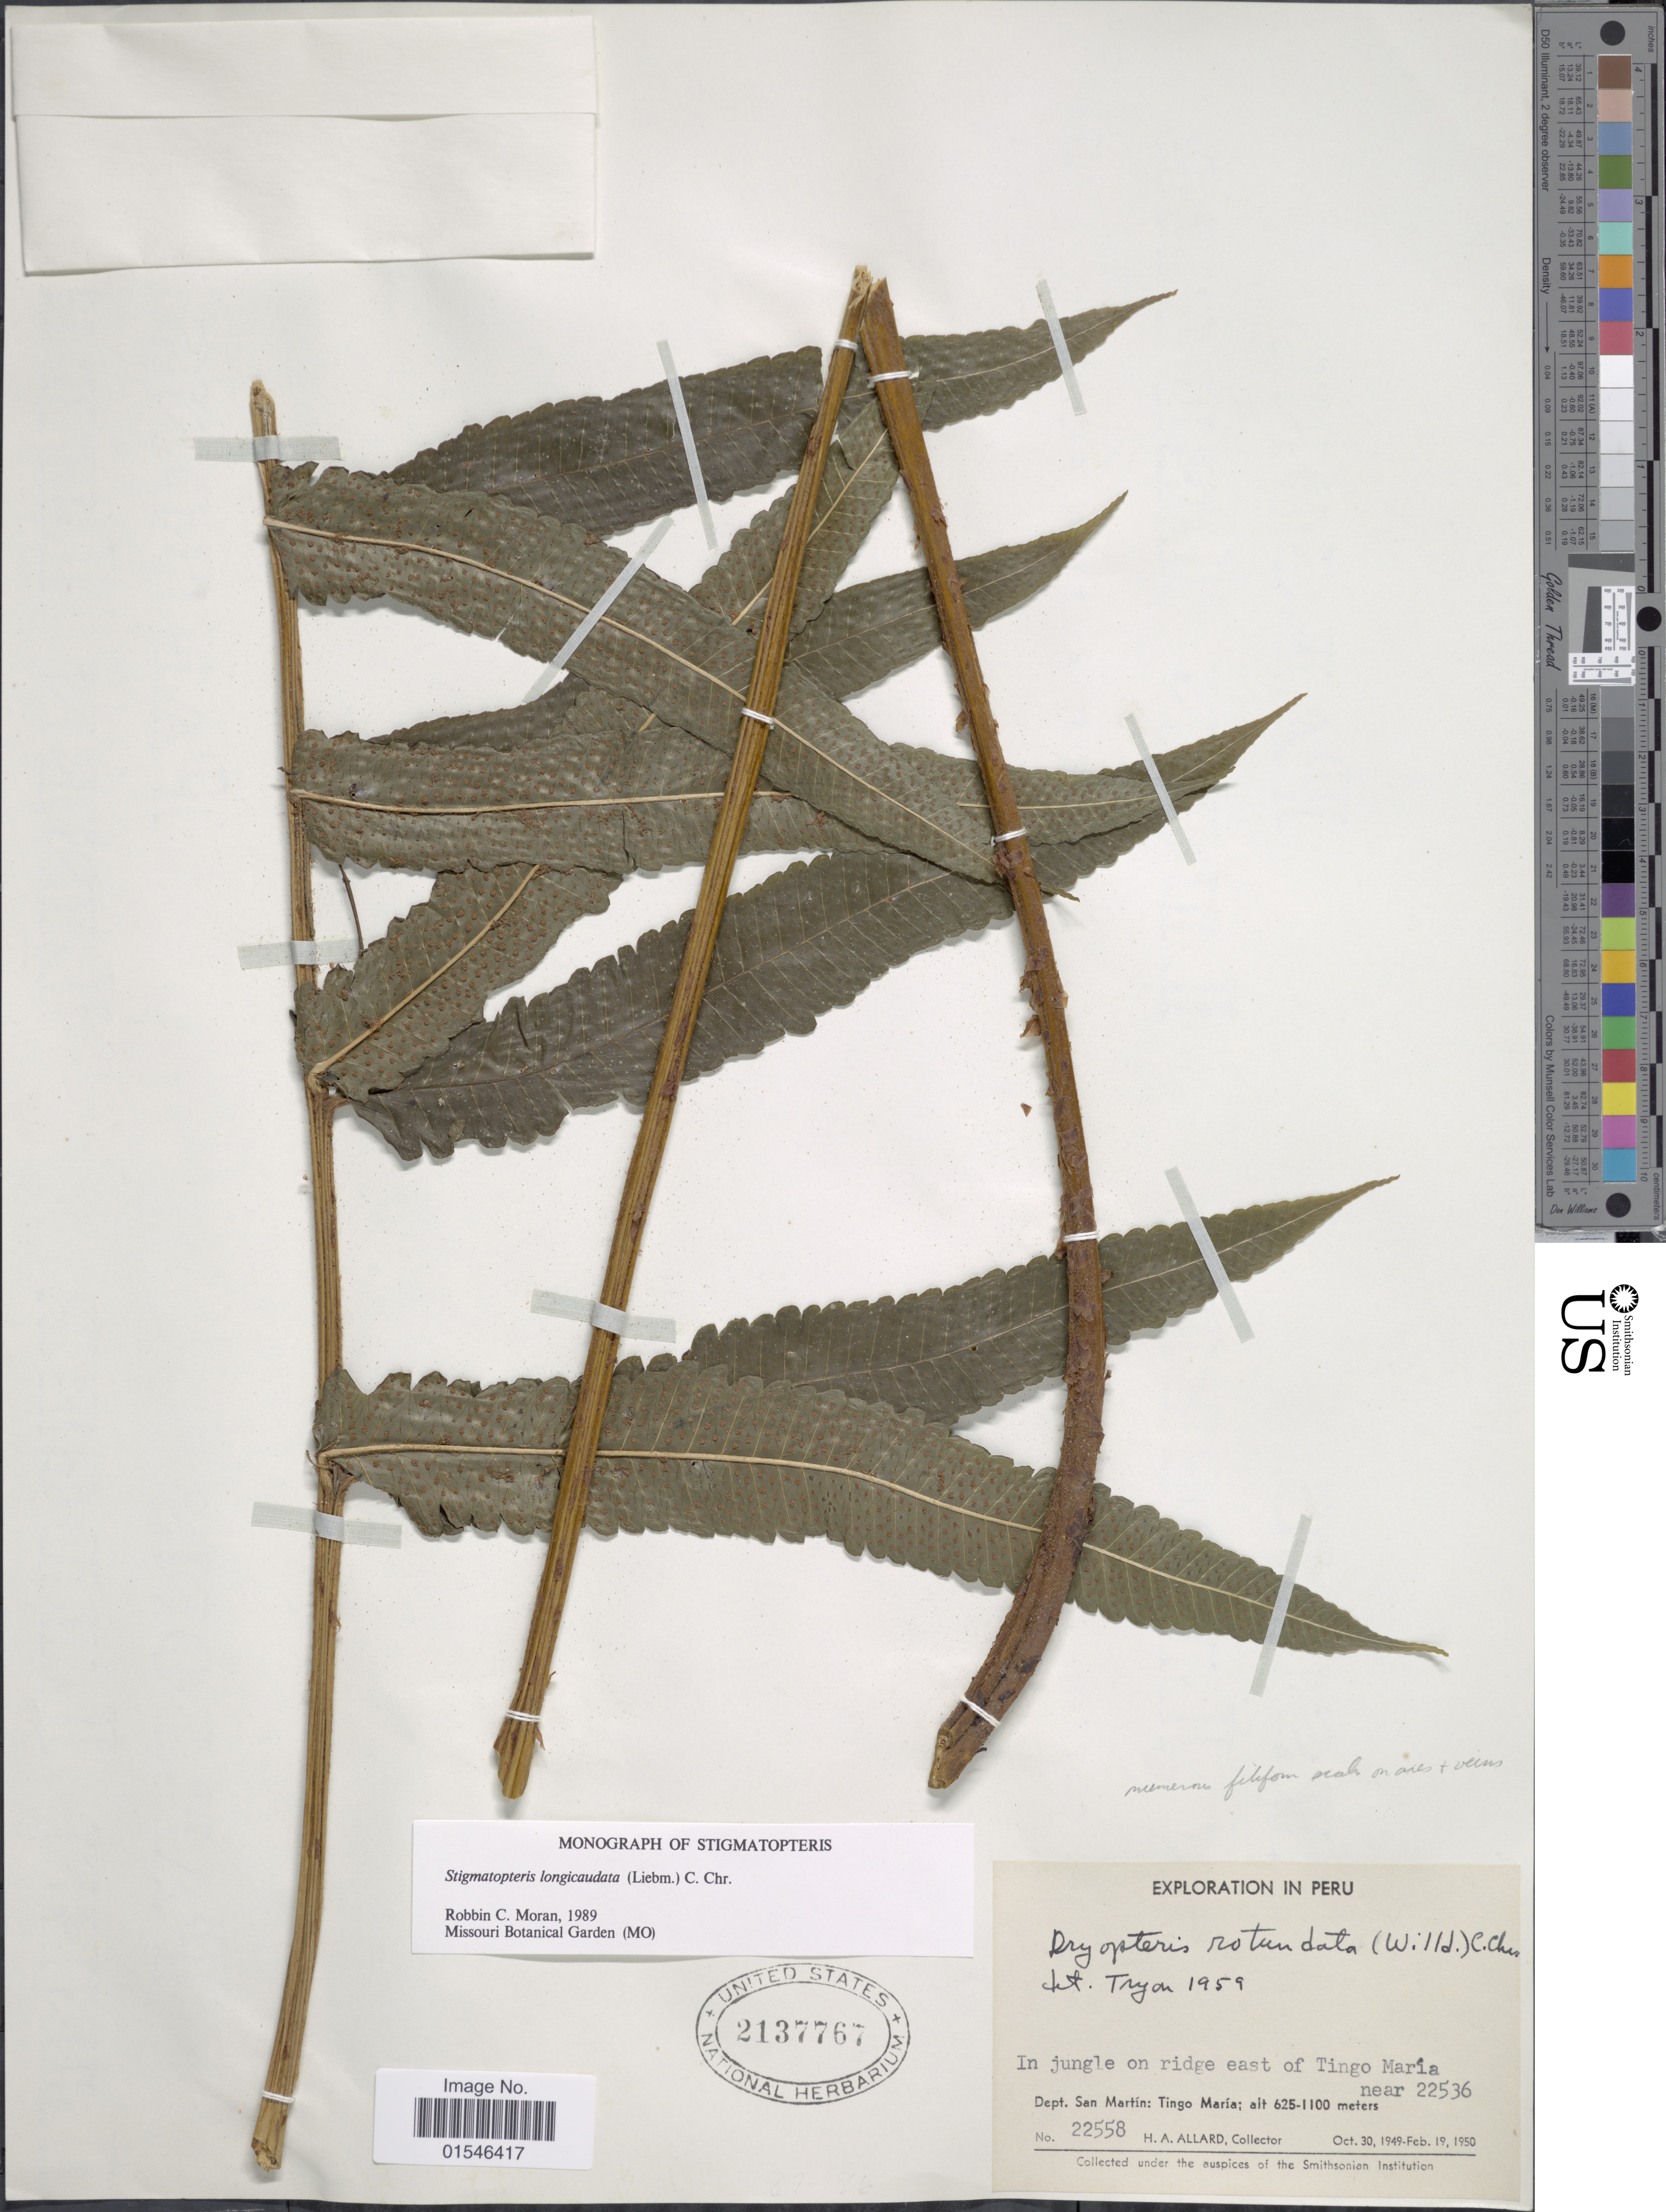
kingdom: Plantae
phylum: Tracheophyta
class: Polypodiopsida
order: Polypodiales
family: Dryopteridaceae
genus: Stigmatopteris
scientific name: Stigmatopteris longicaudata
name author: (Leibm.) C. Chr.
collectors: H. A. Allard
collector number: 22558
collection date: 1949-10-30/1950-02-19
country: Peru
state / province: San Martín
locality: In jungle on ridge east of Tingo maría near 22536, Tingo Maria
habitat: in jungle on ridge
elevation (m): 625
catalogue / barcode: US 2137767